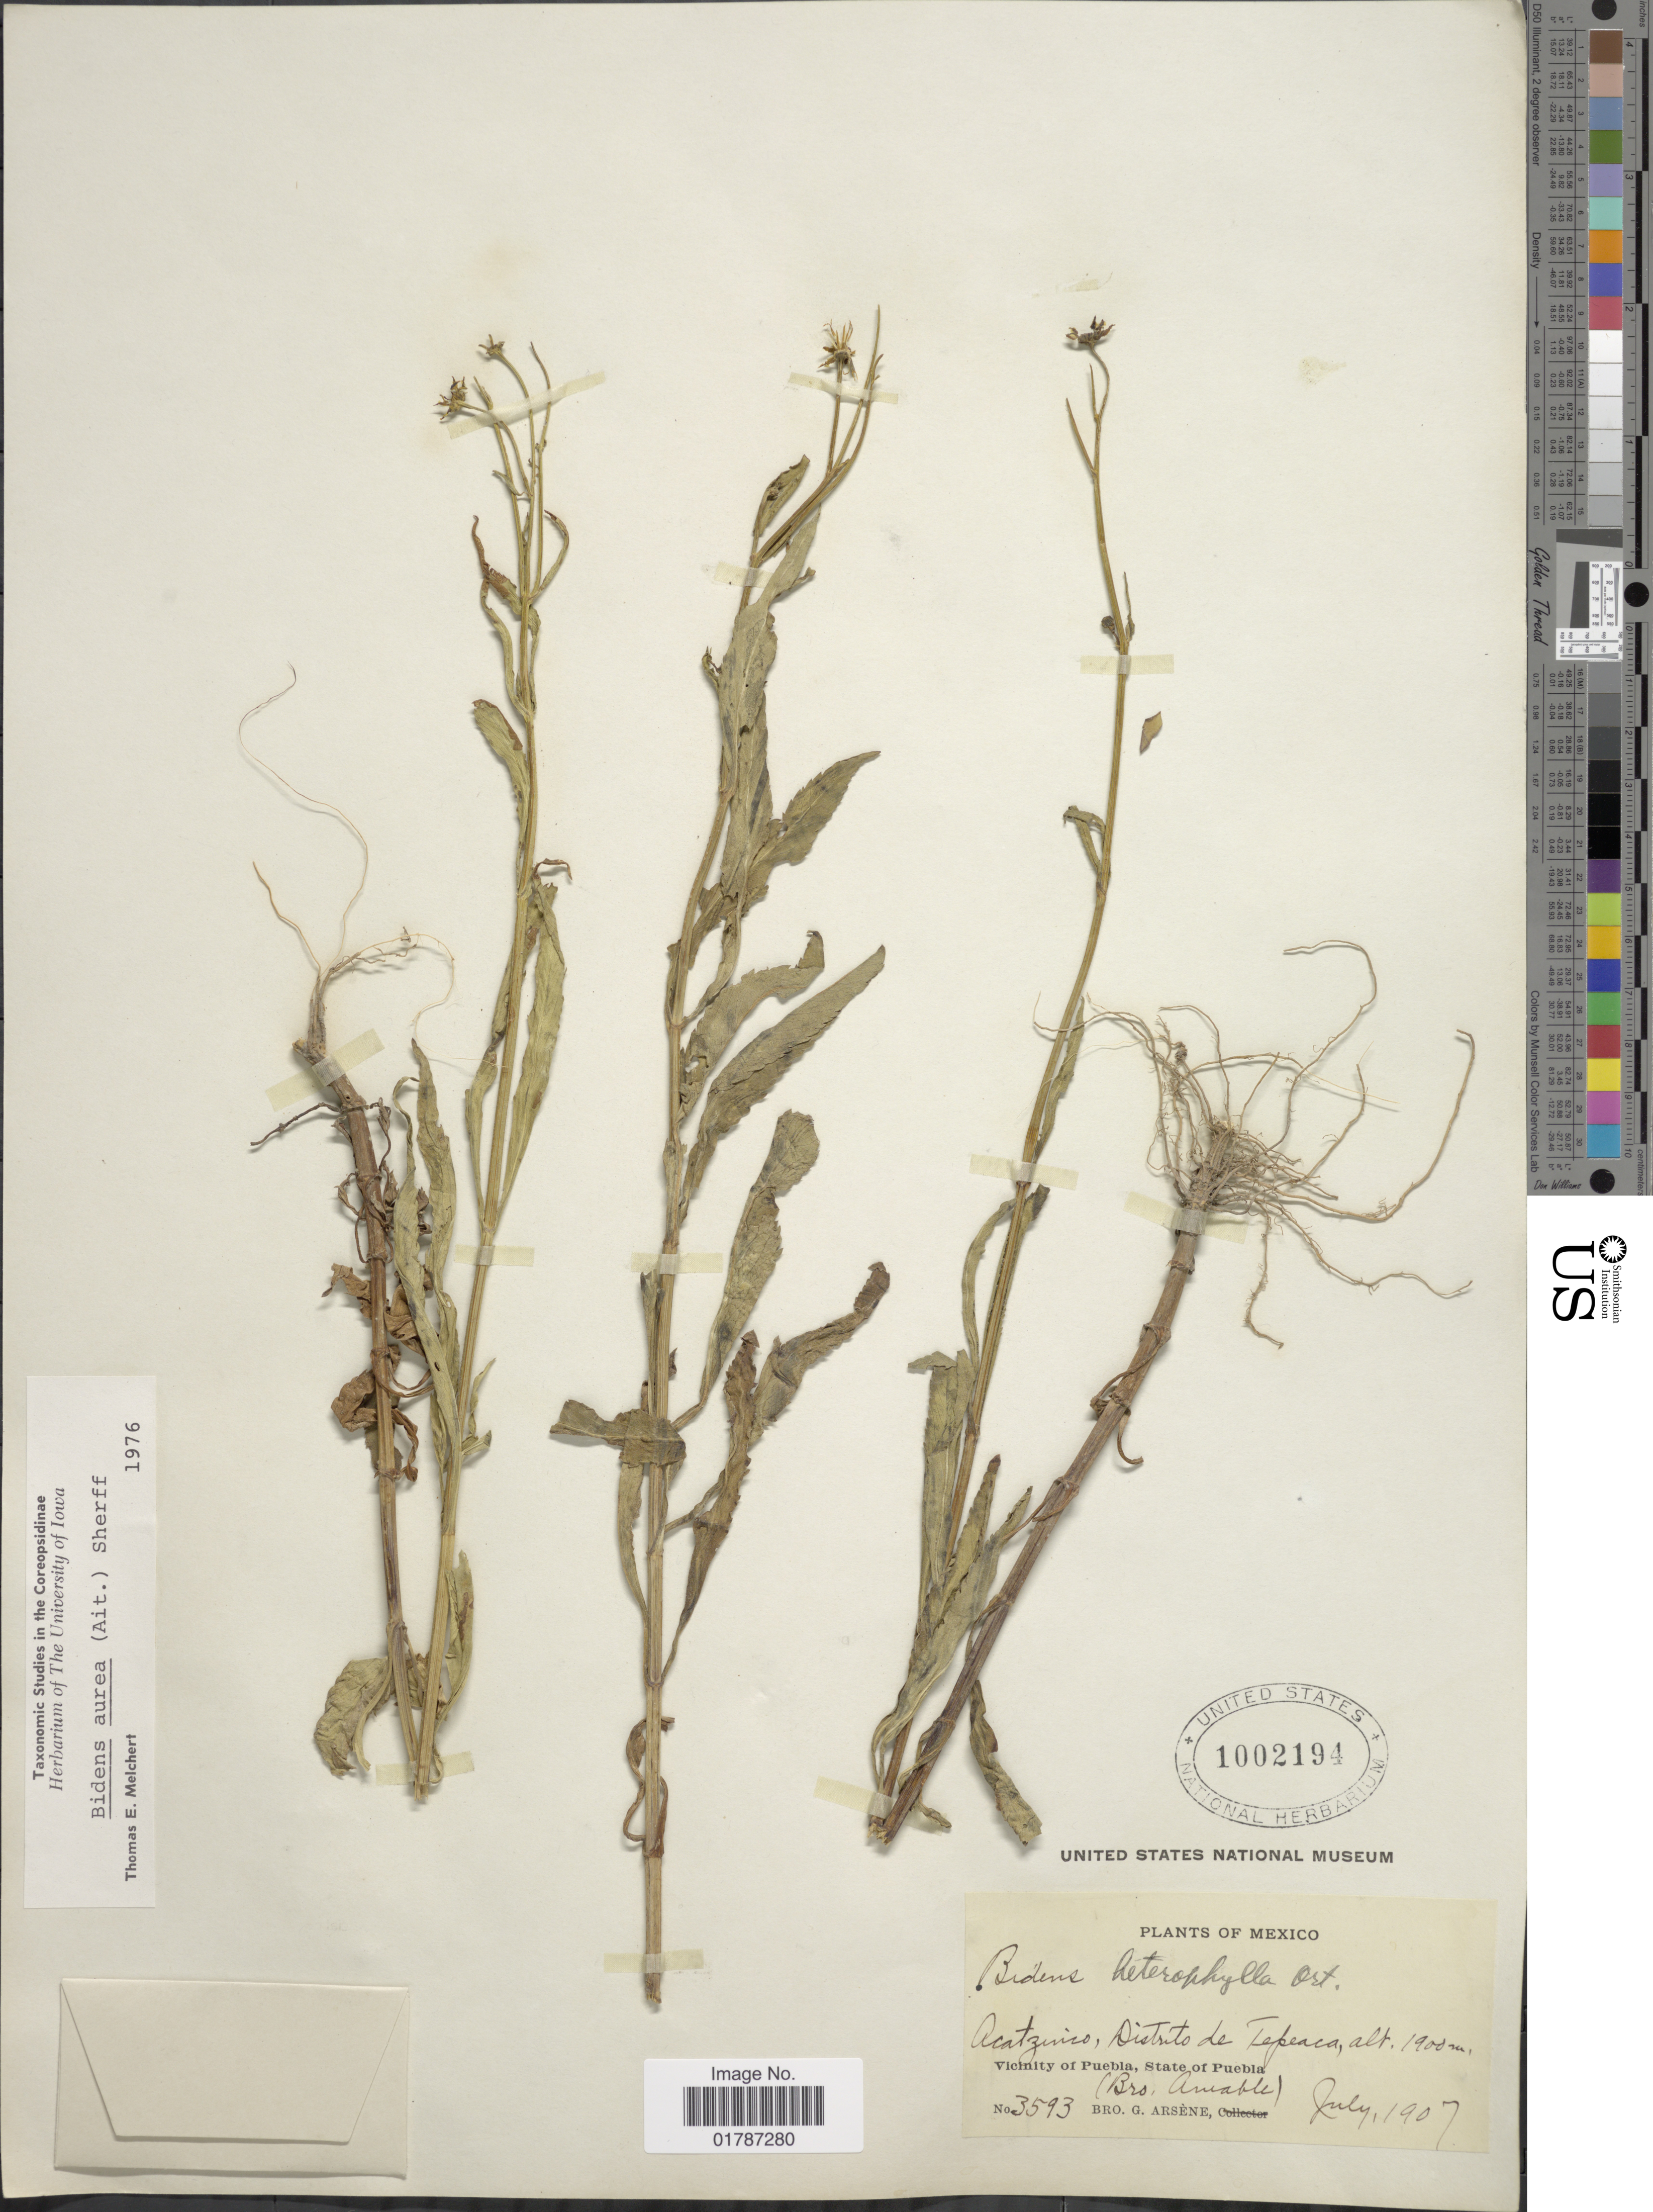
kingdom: Plantae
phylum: Tracheophyta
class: Magnoliopsida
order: Asterales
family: Asteraceae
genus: Bidens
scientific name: Bidens aurea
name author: (Aiton) Sherff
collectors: B. Amable & Bro. G. Arsène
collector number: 3593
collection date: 1907-07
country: Mexico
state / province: Puebla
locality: Acatzinco, Distrito de Tepeaca, Vicinity of Puebla, State of Puebla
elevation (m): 1900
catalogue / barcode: US 1002194